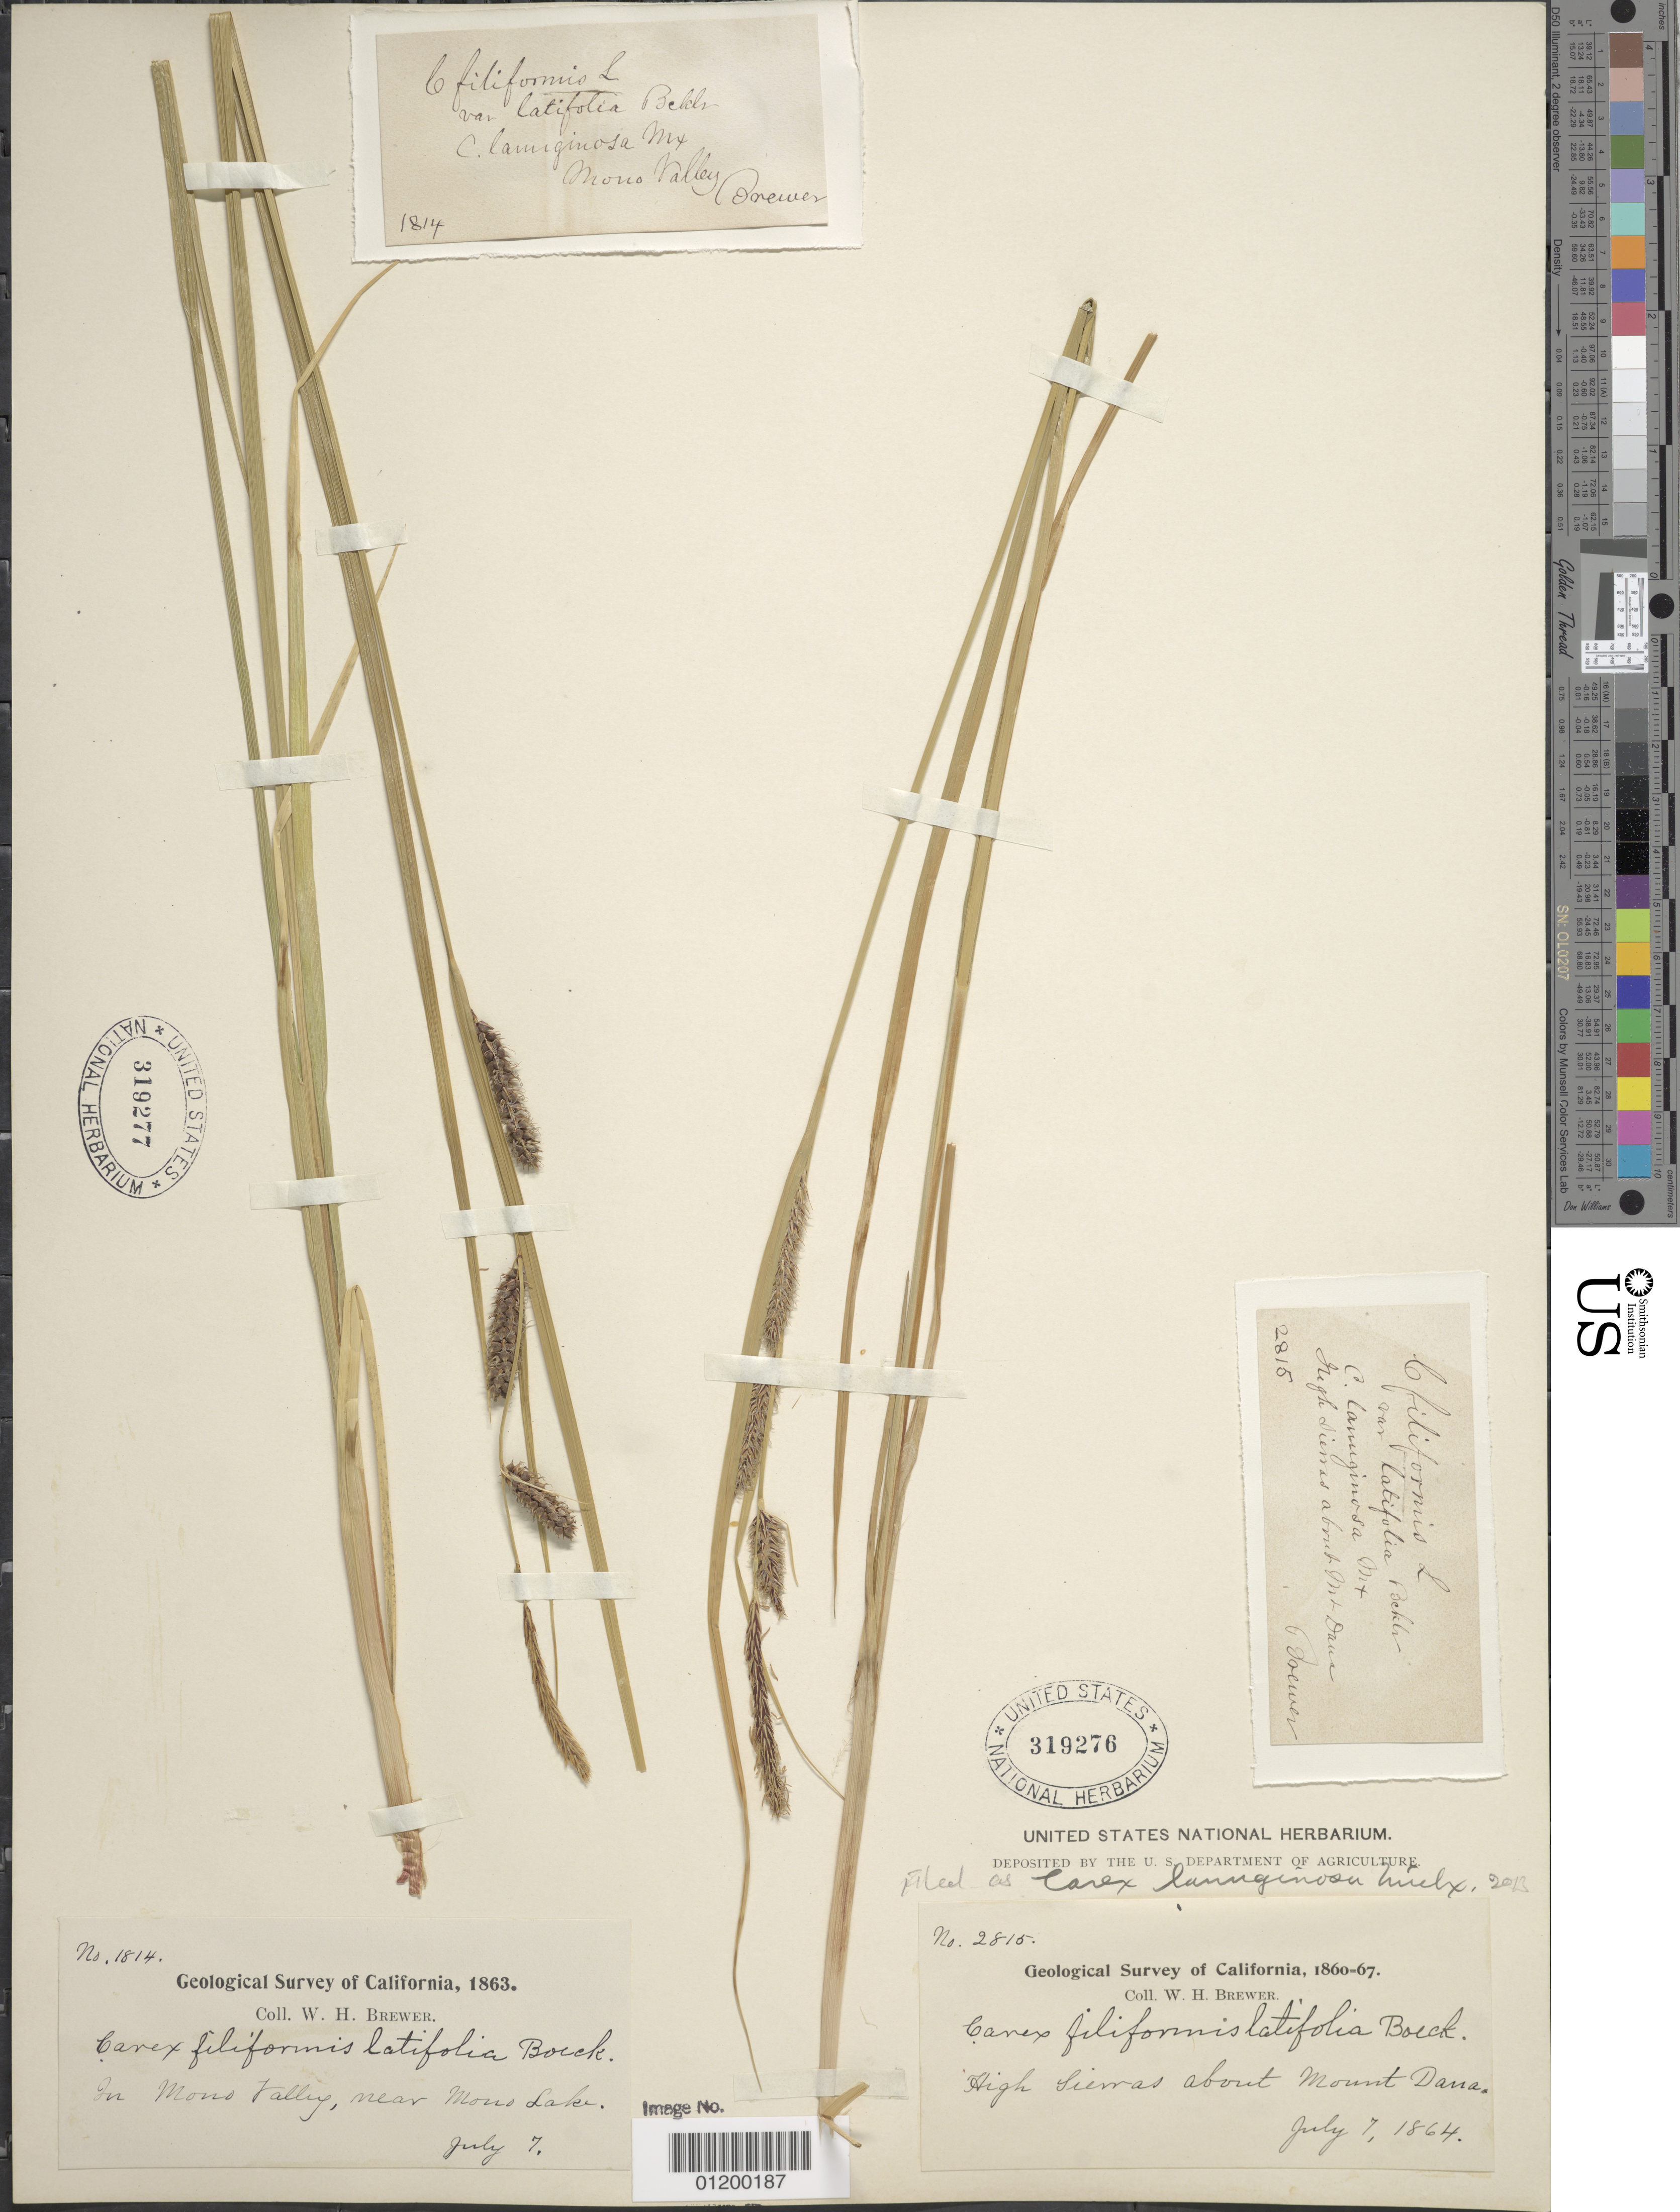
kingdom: Plantae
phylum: Tracheophyta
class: Liliopsida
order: Poales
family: Cyperaceae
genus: Carex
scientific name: Carex pellita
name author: Muhl. ex Willd.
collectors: W. H. Brewer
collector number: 2815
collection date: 1864-07-07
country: United States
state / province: California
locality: High Sierras about Mount Dana.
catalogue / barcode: US 319276